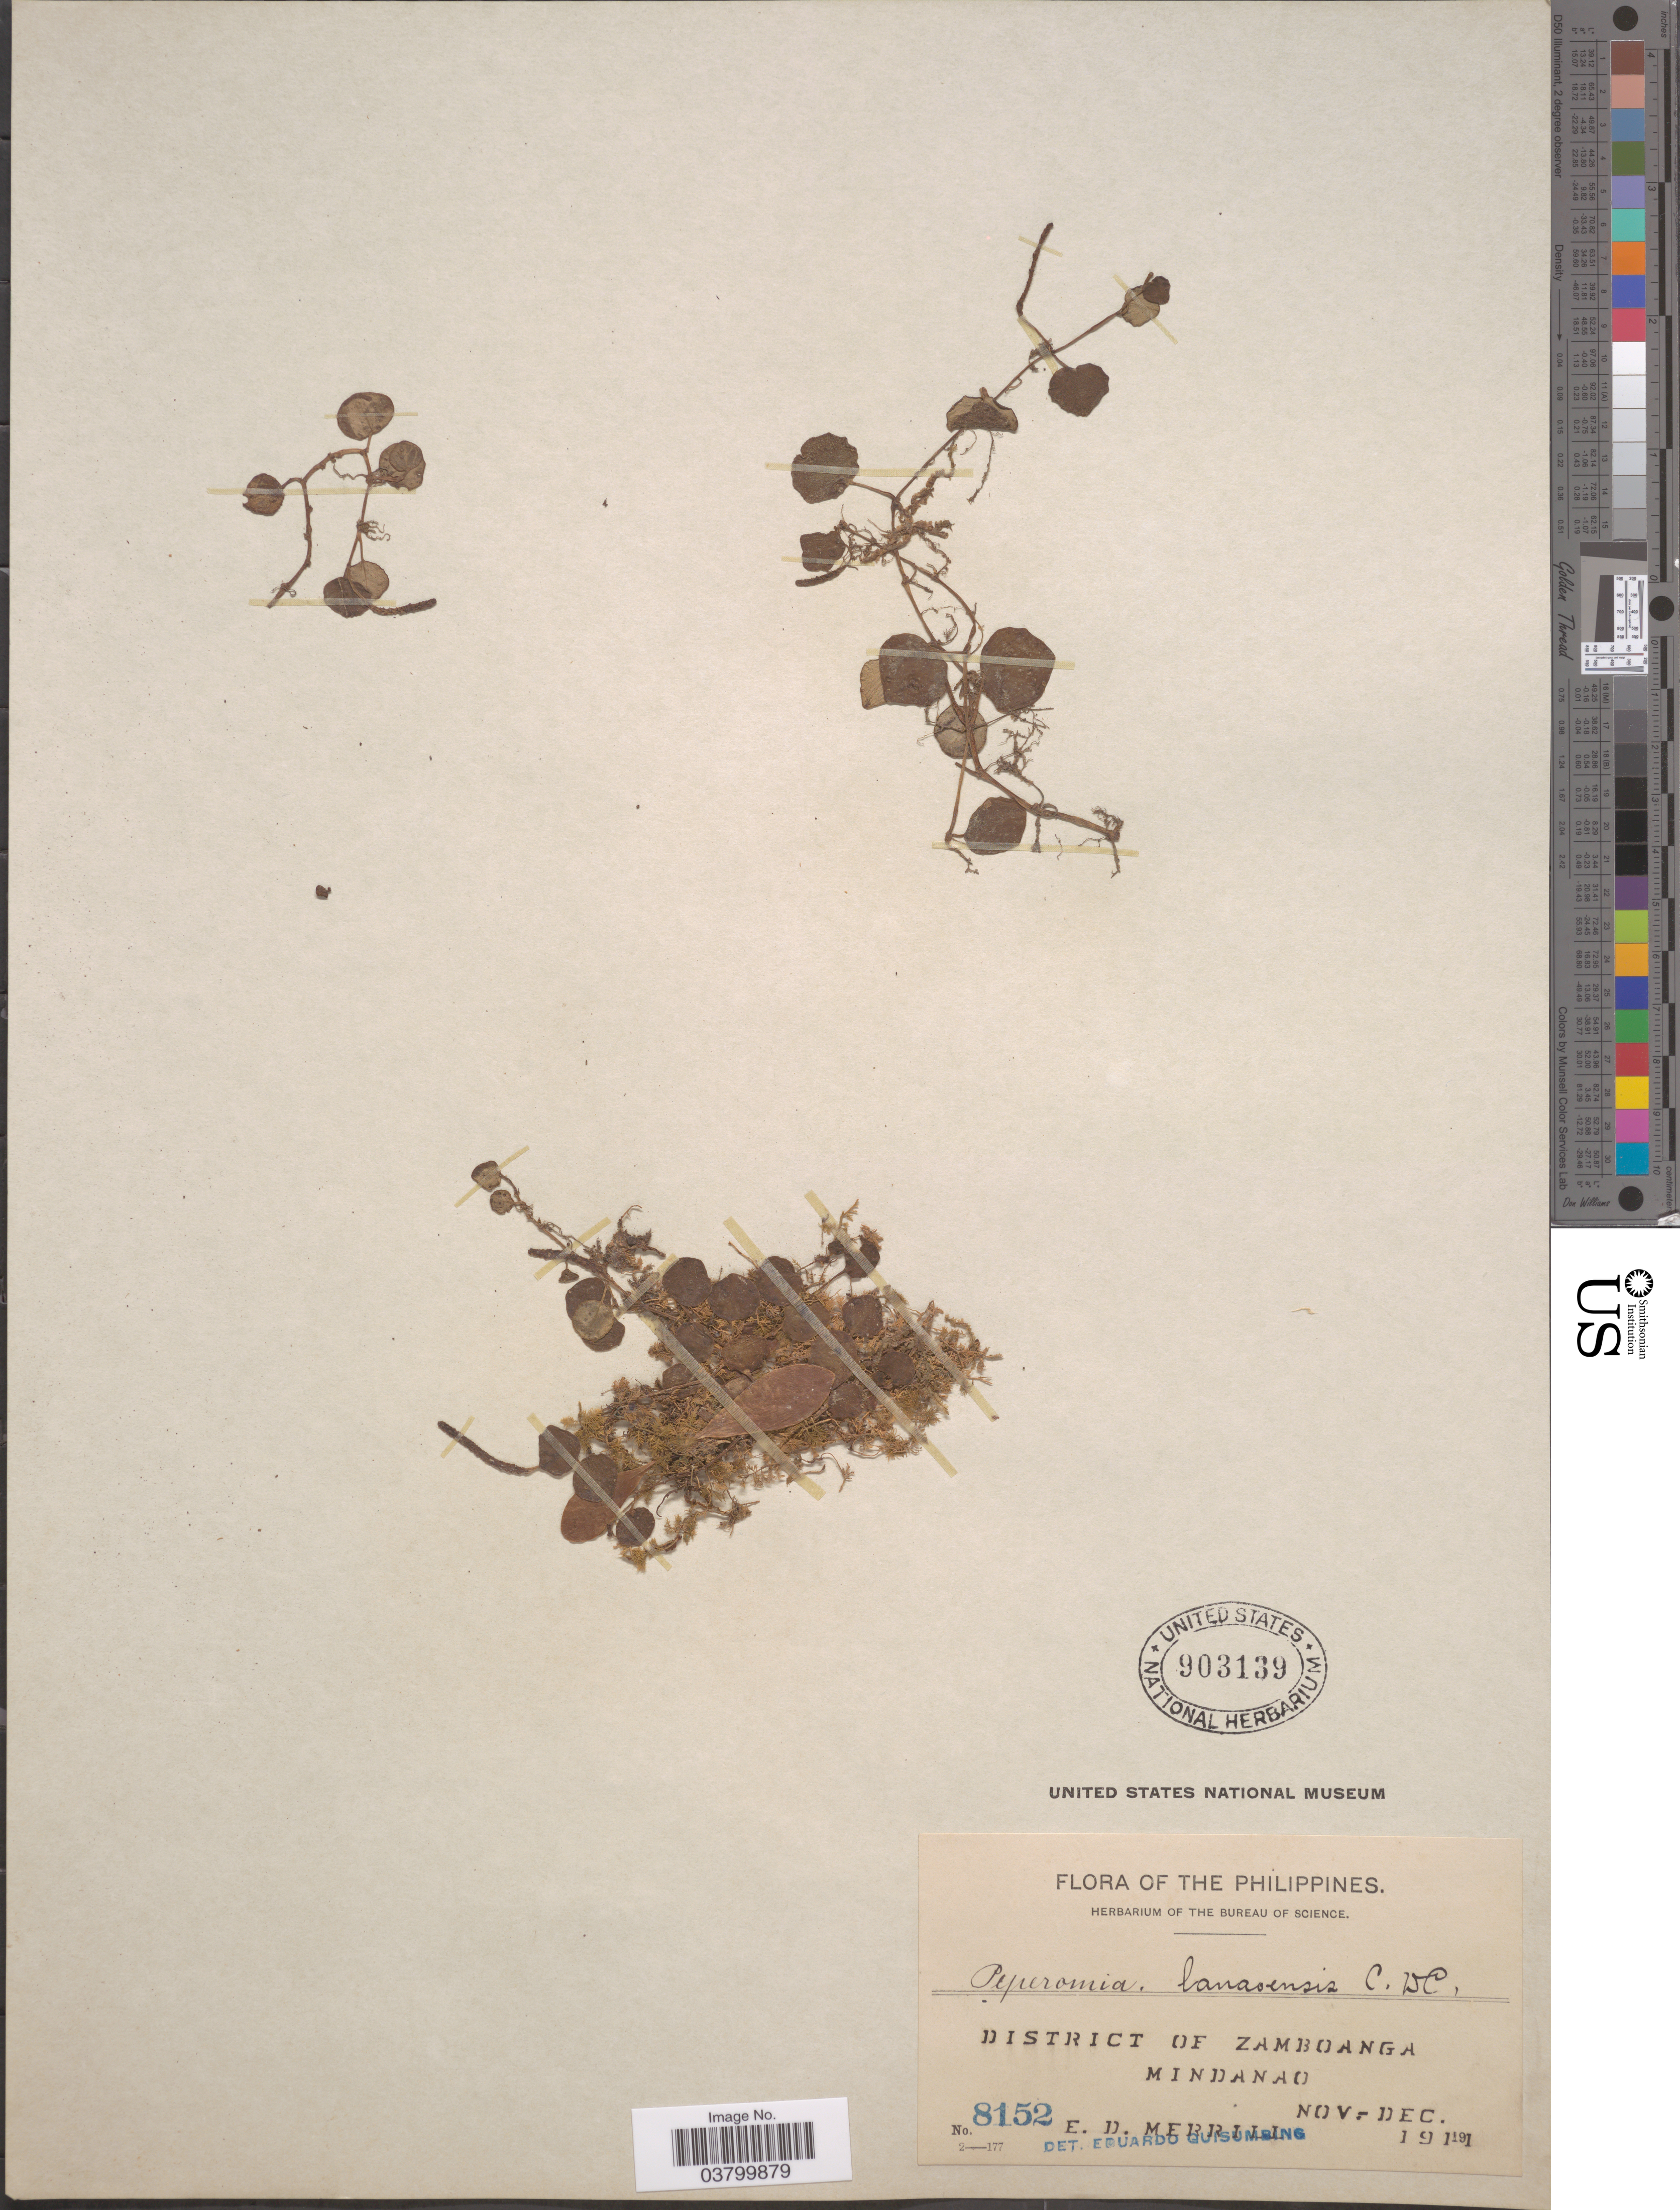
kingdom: Plantae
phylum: Tracheophyta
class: Magnoliopsida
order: Piperales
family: Piperaceae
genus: Peperomia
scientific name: Peperomia lanaoensis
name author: C. DC.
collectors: E. D. Merrill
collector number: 8152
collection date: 1911-11/1911-12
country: Philippines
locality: District of Zamboanga. Mindanao.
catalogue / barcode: US 903139